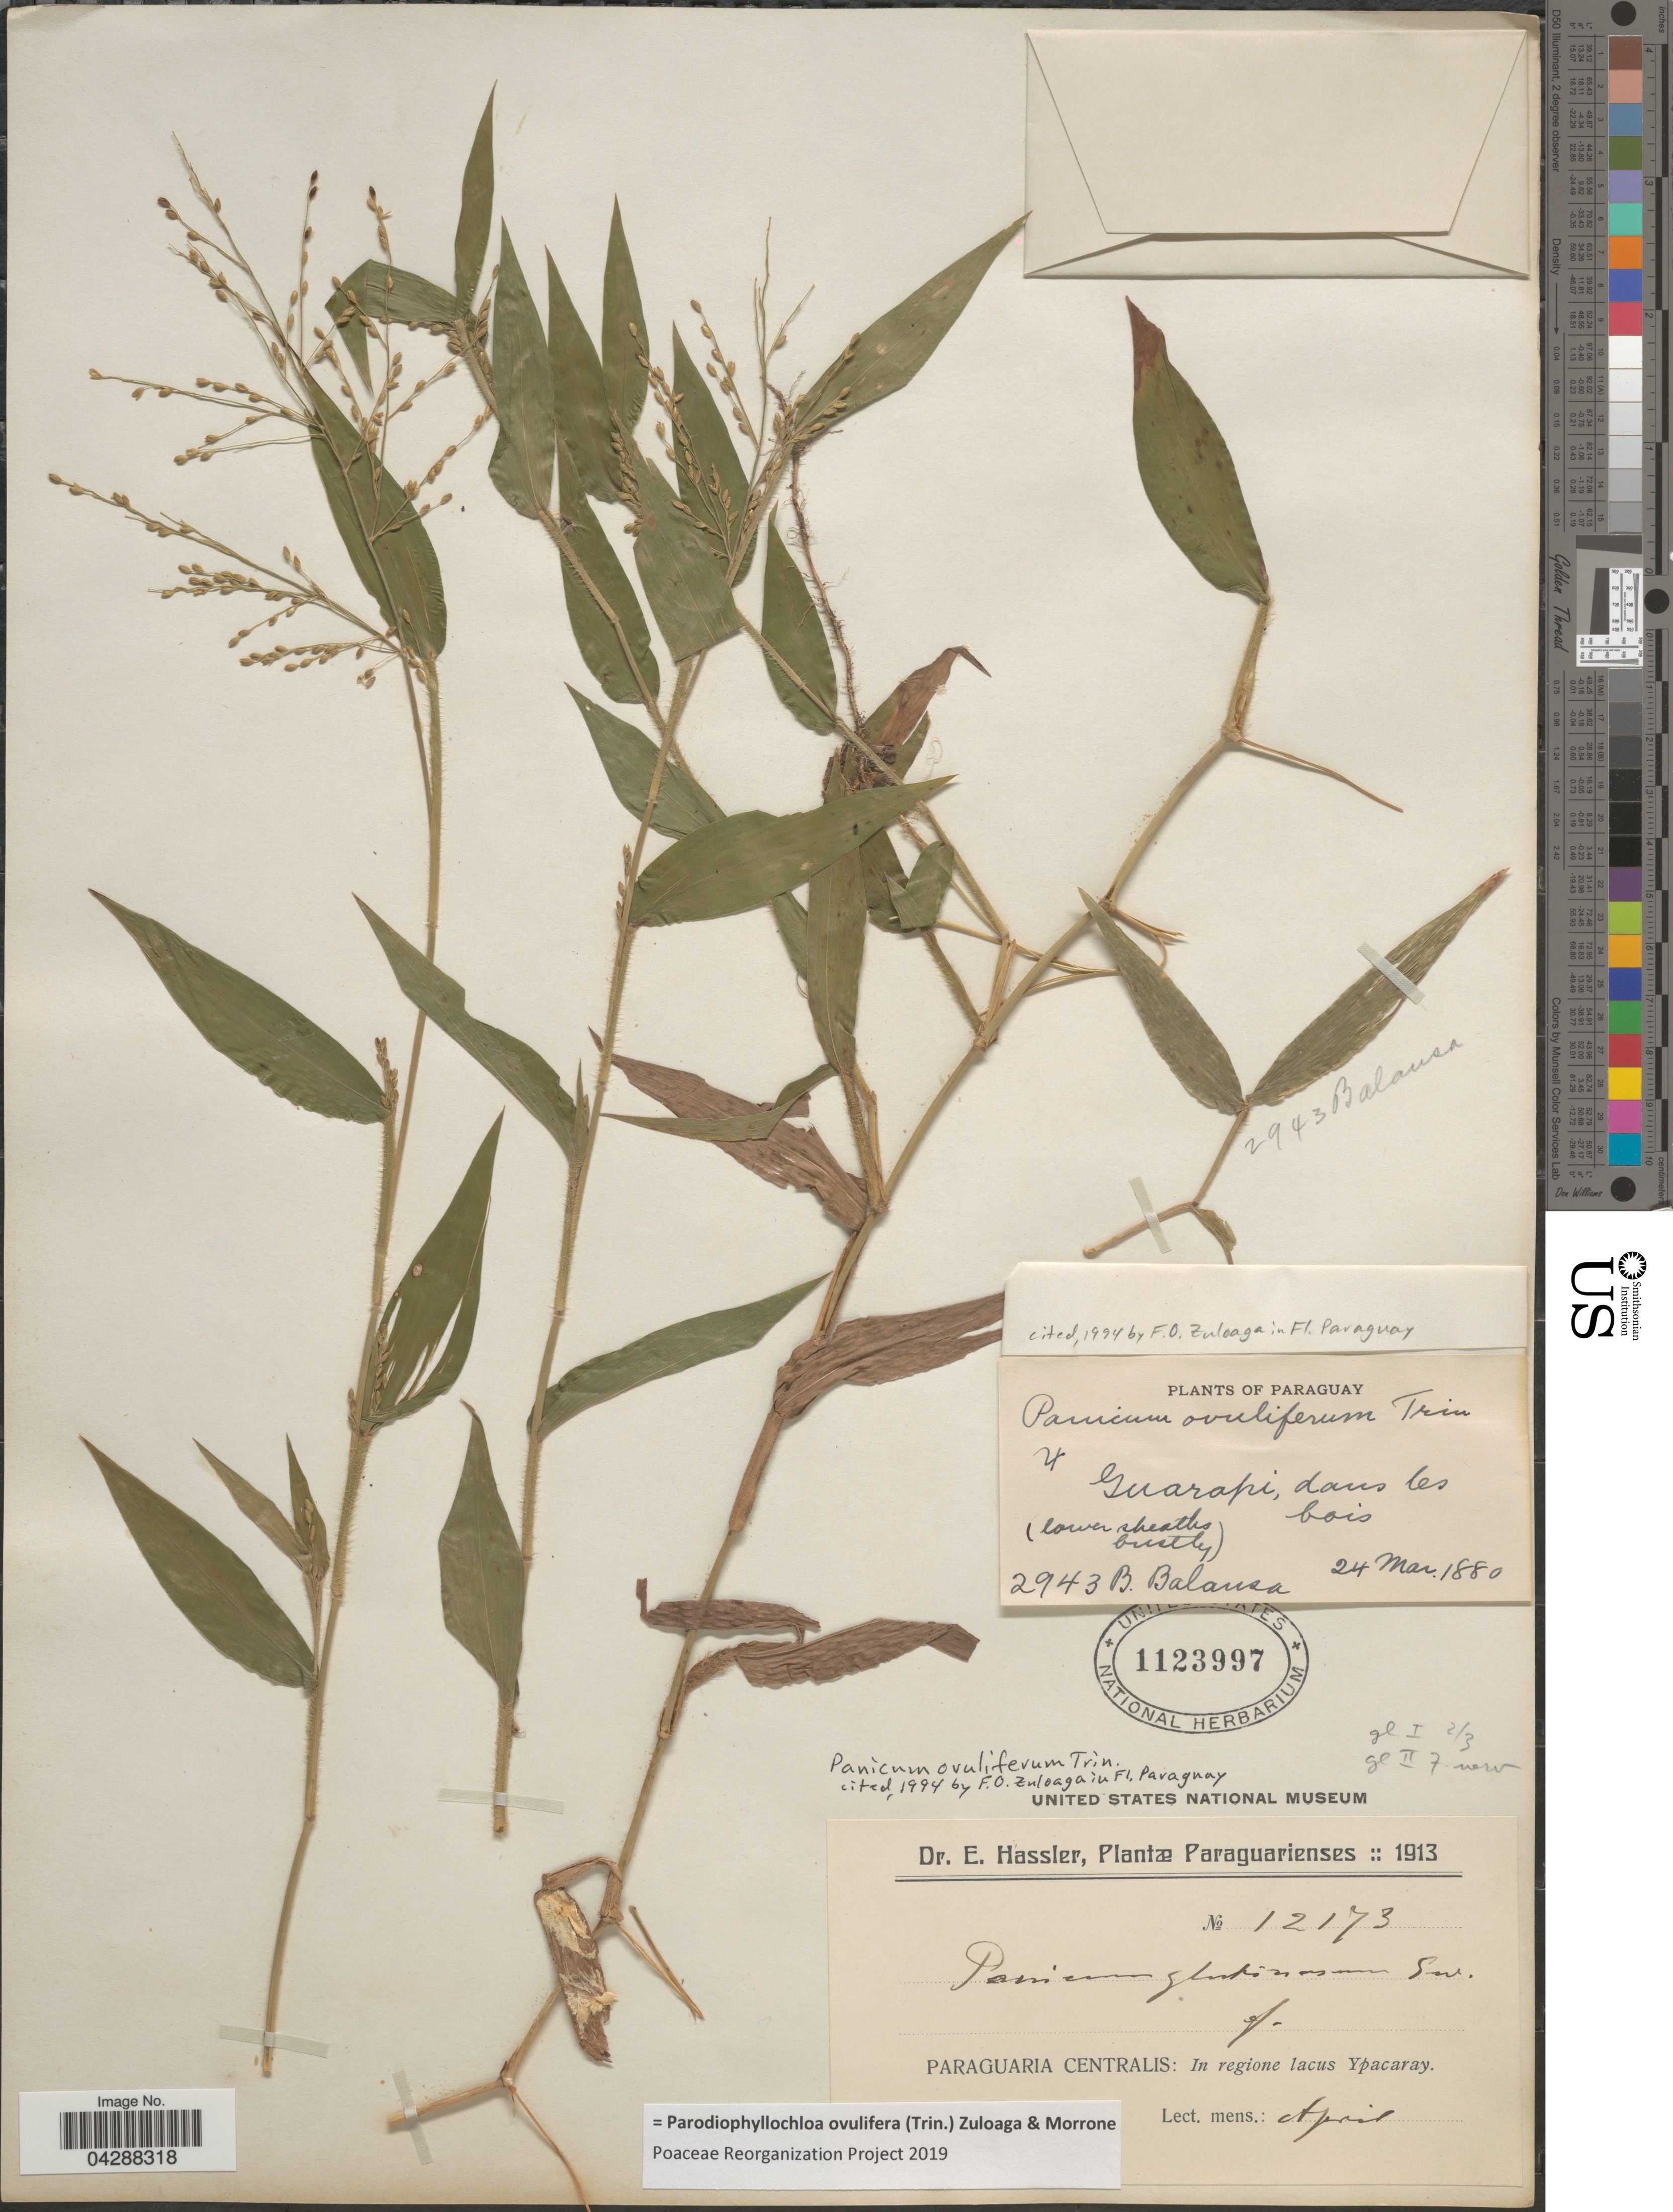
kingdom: Plantae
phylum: Tracheophyta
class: Liliopsida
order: Poales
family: Poaceae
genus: Parodiophyllochloa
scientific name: Parodiophyllochloa ovulifera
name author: (Trin.) Zuloaga & Morrone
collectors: E. Hassler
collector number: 12173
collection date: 1913-04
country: Paraguay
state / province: Paraguari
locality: Paraguaria Centralis: In regione lacus Ypacaray.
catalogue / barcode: US 1123997-2